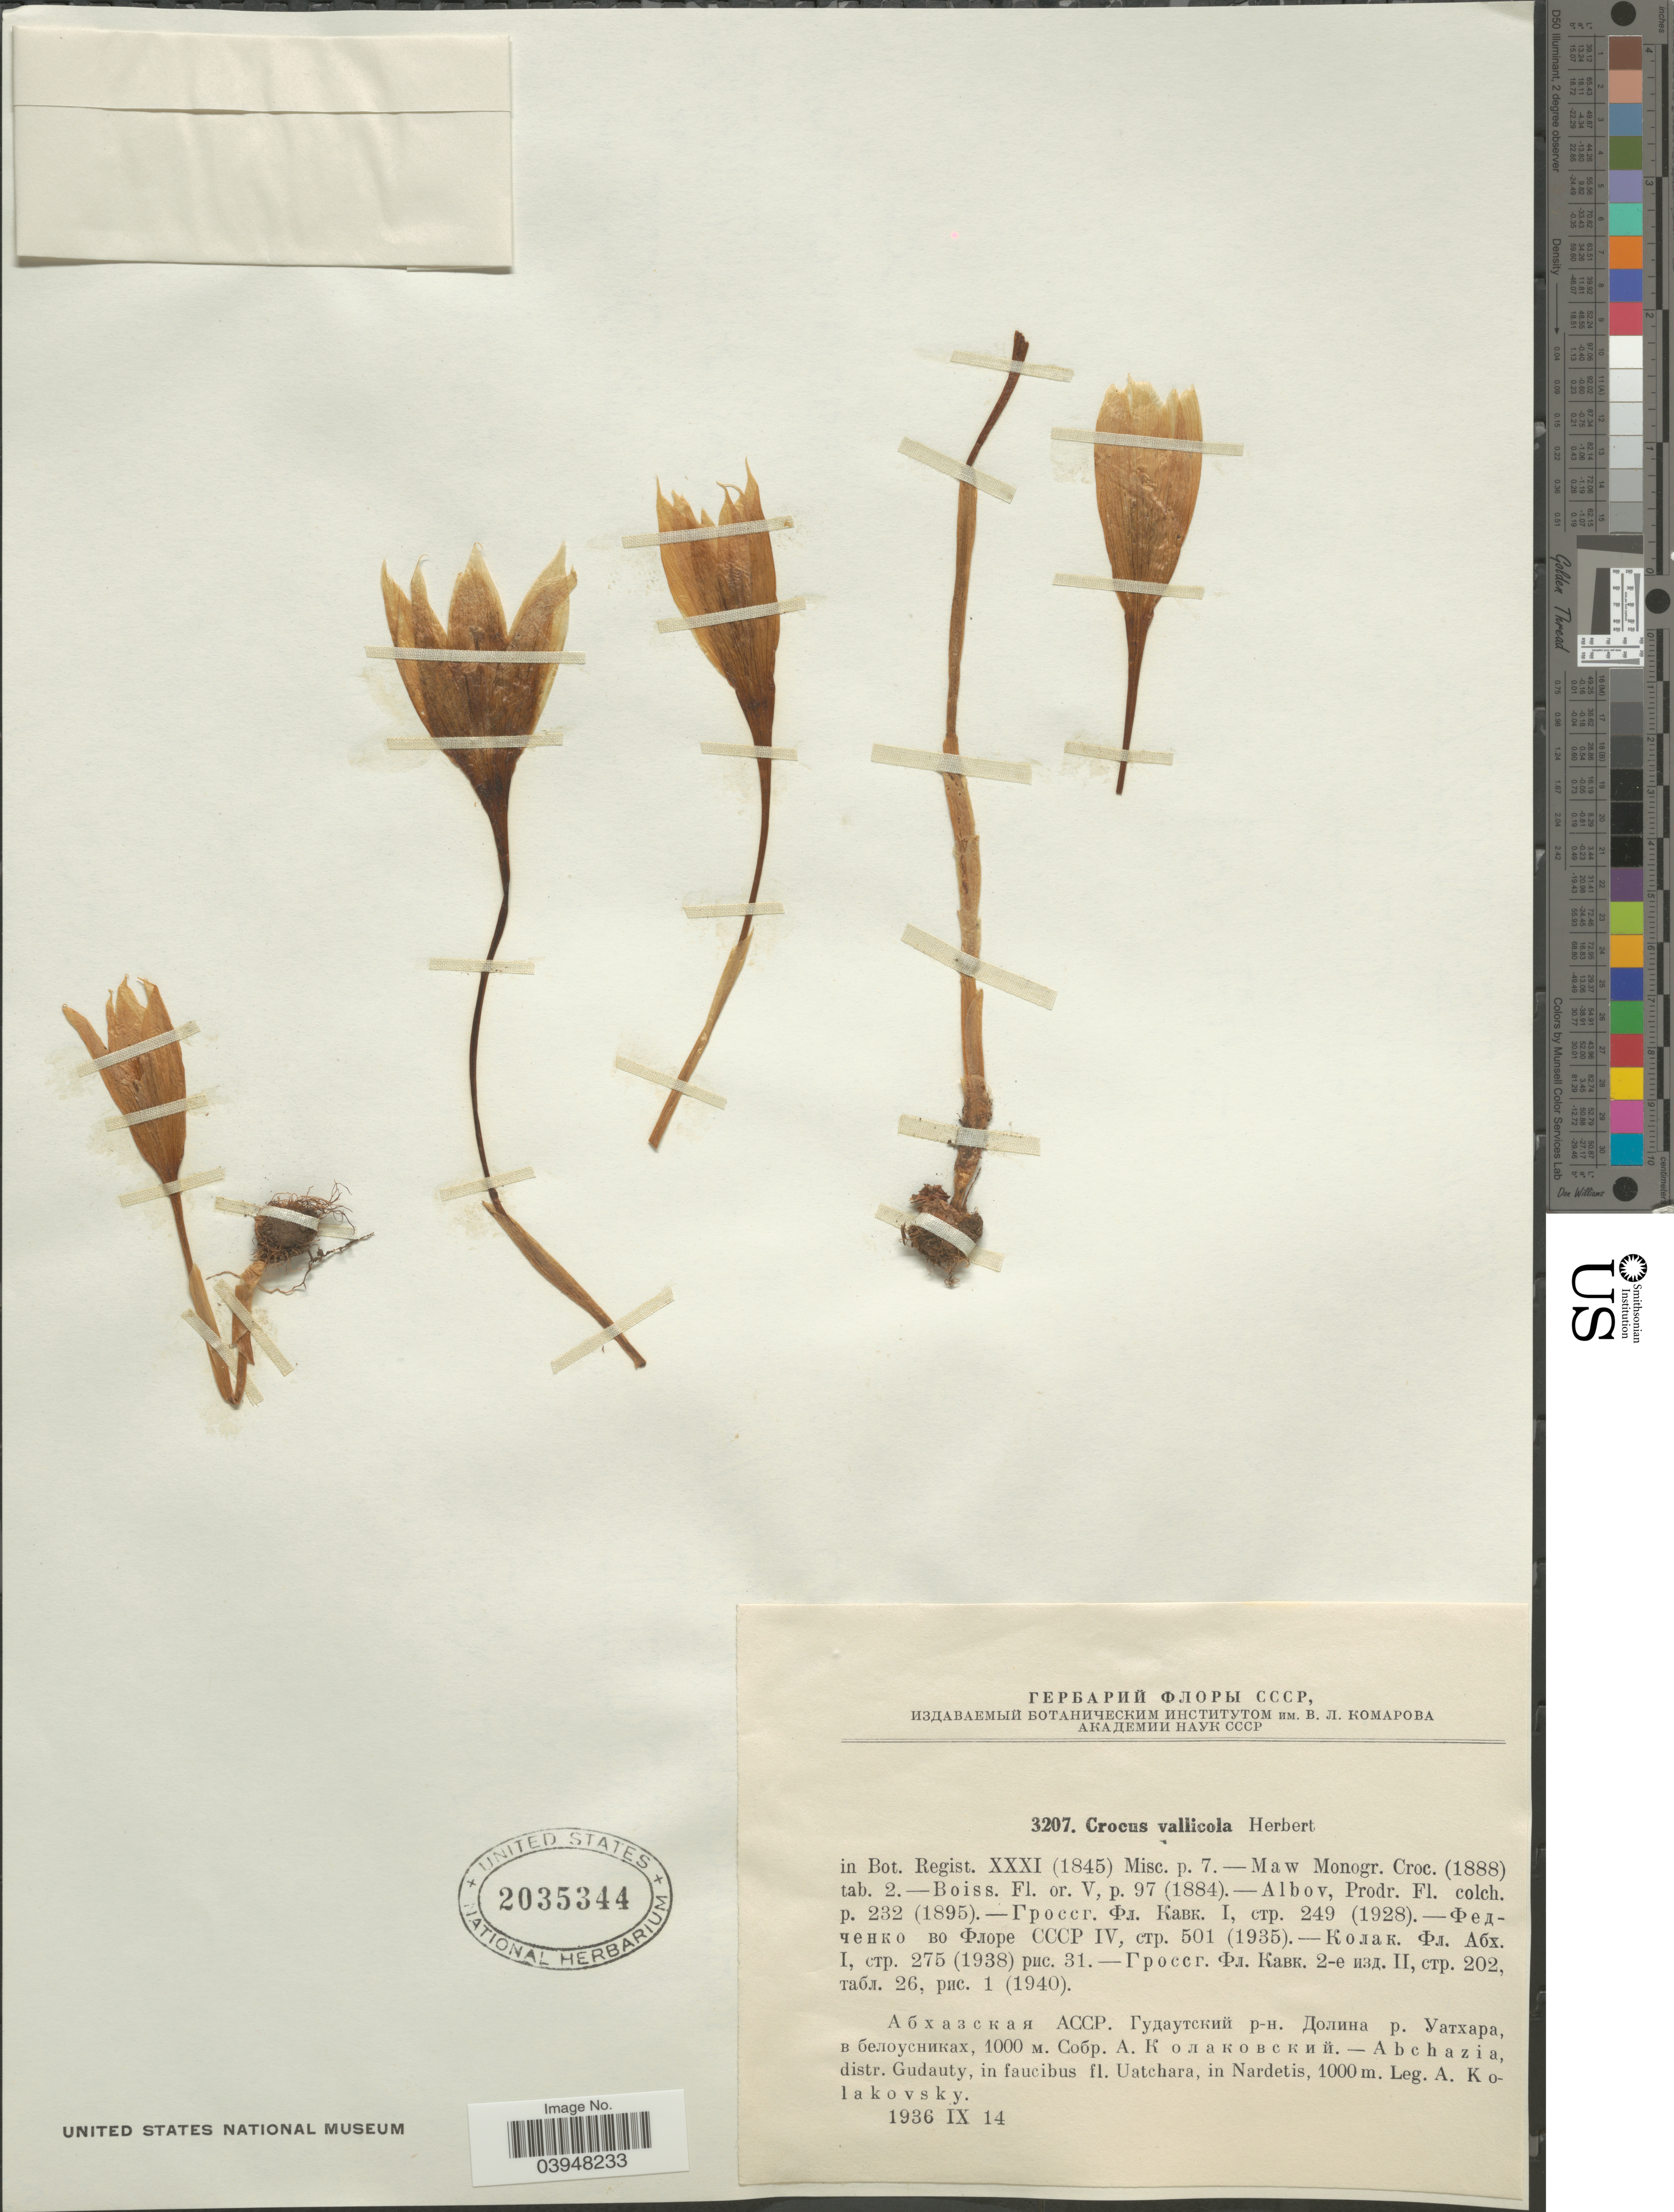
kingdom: Plantae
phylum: Tracheophyta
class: Liliopsida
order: Asparagales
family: Iridaceae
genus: Crocus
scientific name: Crocus vallicola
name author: Herb.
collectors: A. Kolakovsky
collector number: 3207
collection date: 1936-09-14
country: Georgia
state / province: Abkhazia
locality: Abchazia, distr. Gudauty, in faucibus fl. Uatchara, in Nardetis.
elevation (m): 1000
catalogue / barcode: US 2035344